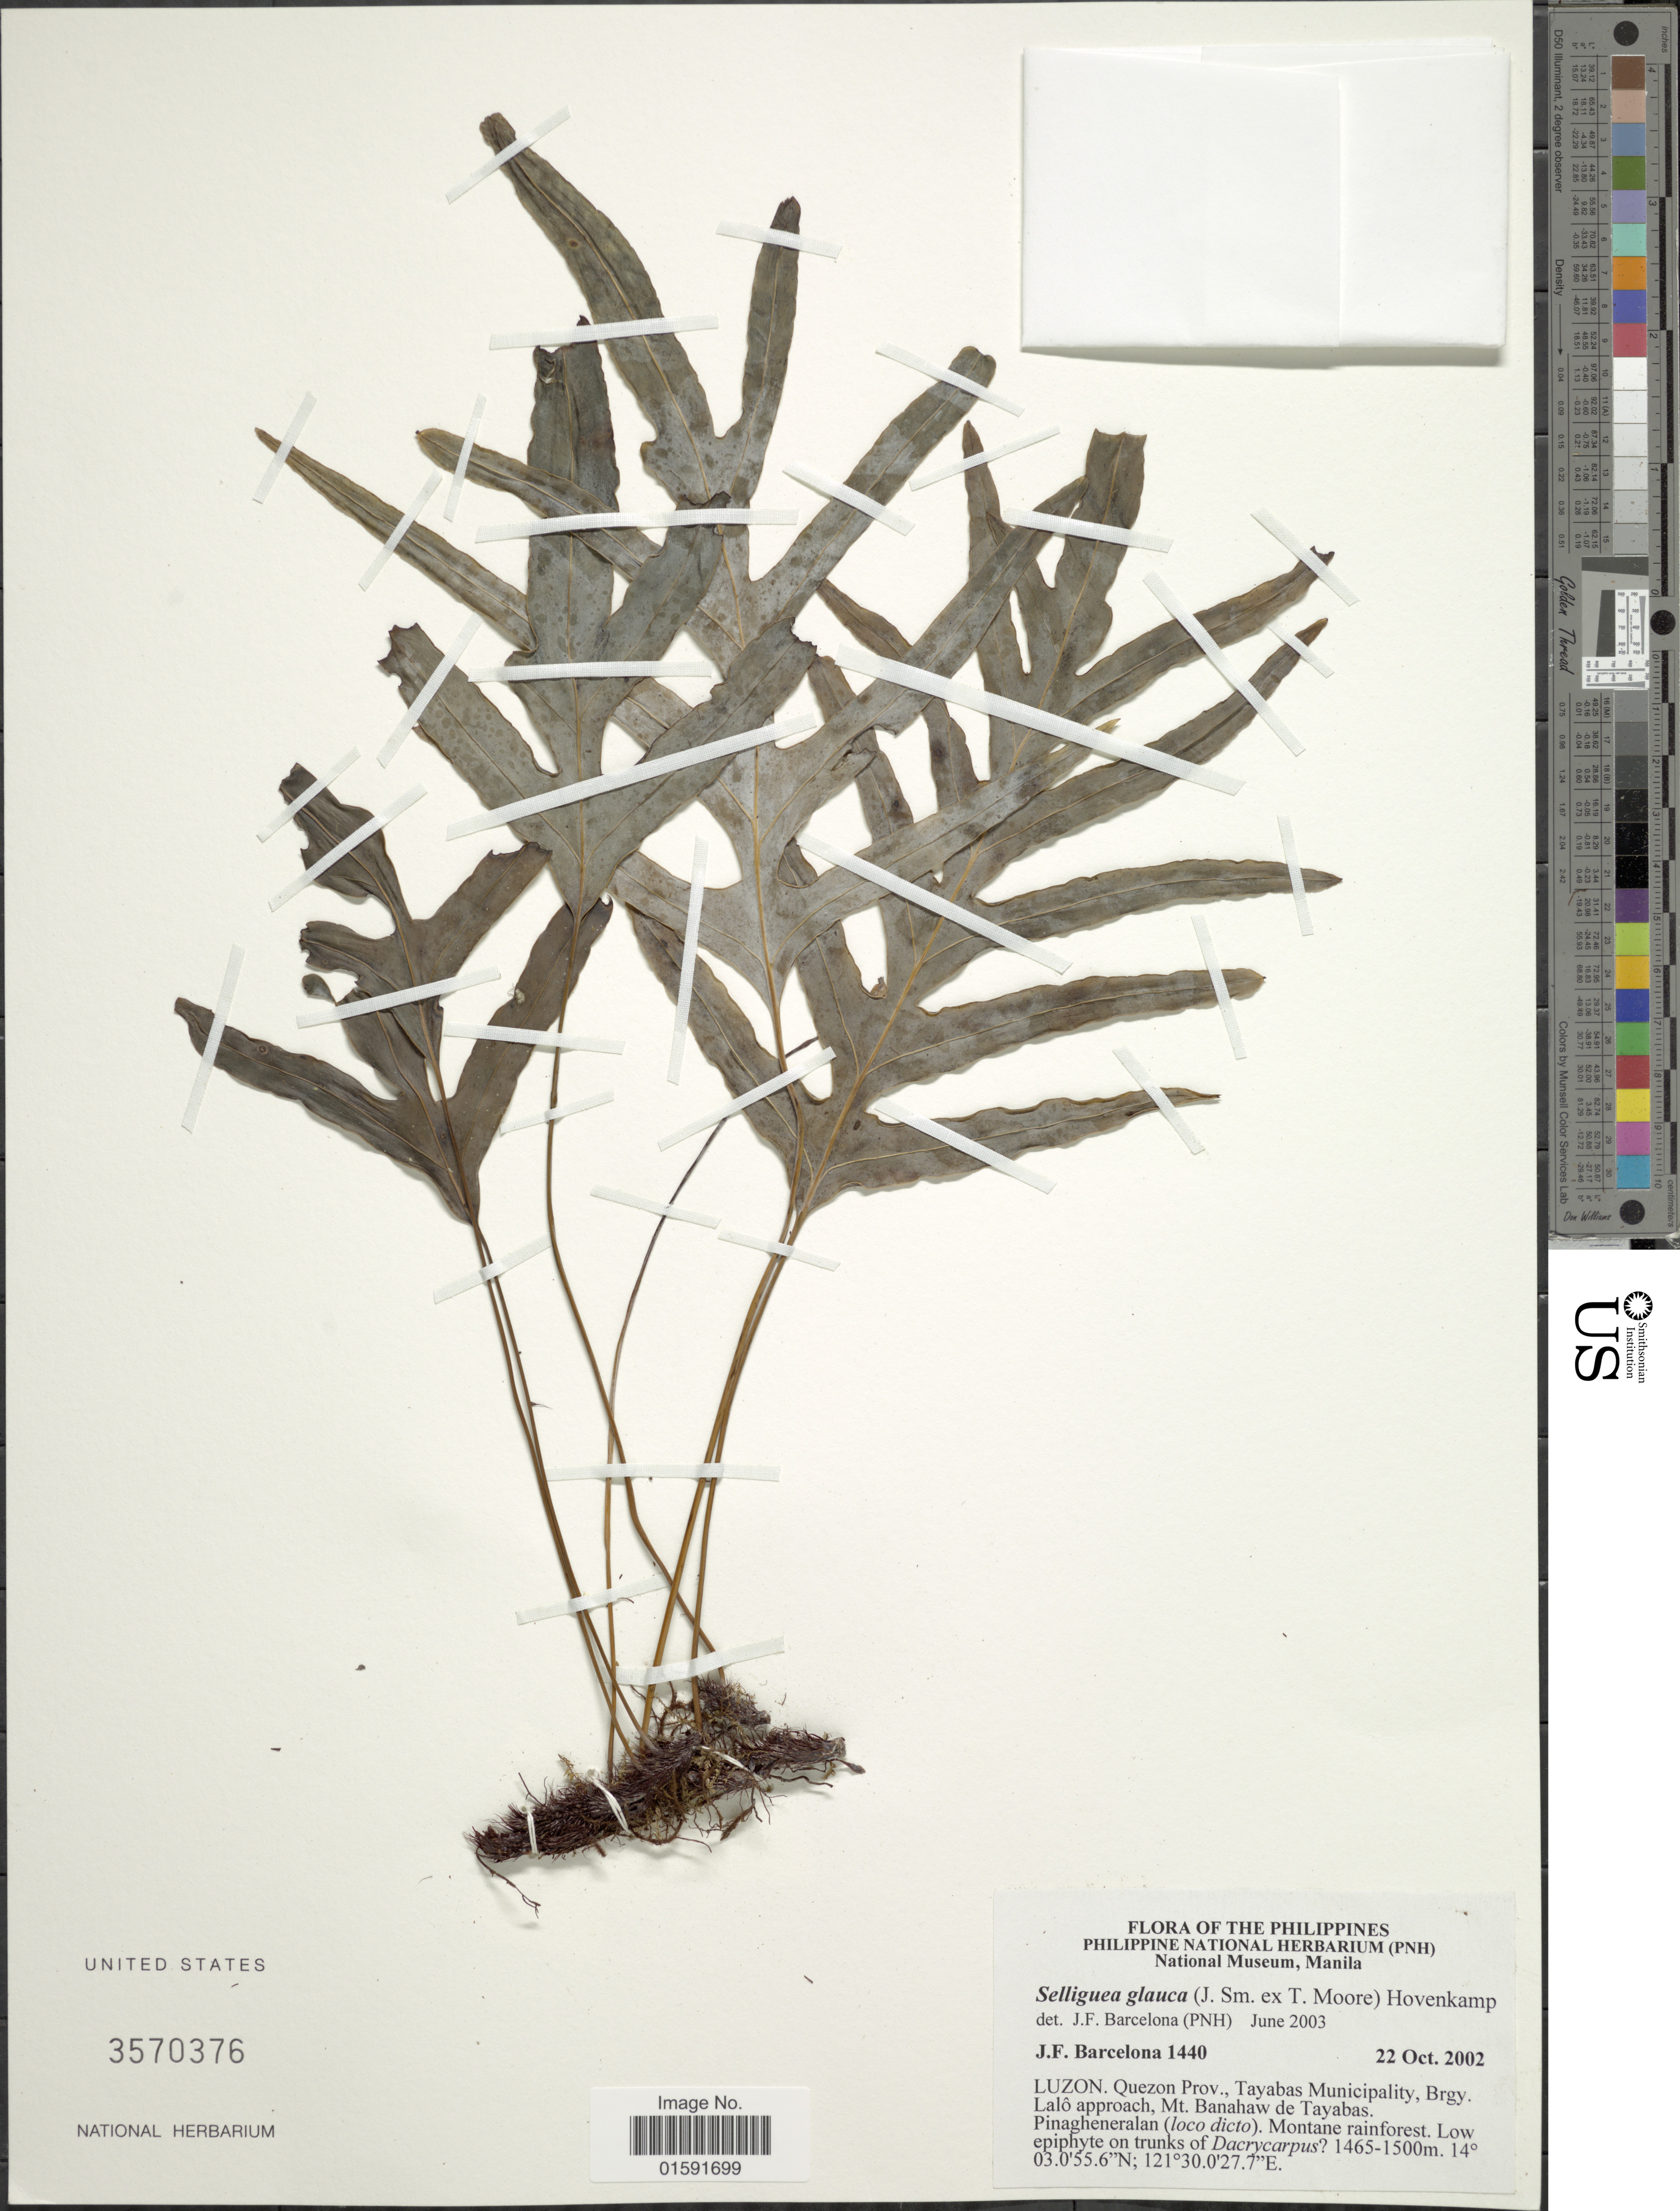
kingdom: Plantae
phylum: Tracheophyta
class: Polypodiopsida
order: Polypodiales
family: Polypodiaceae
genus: Selliguea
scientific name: Selliguea glauca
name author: (J. Sm. ex Brack.) Hovenkamp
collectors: J. F. Barcelona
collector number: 1440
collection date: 2002-10-22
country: Philippines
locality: Luzon, Quezon Prov., Tayabas Municipality, Brgy Lalo approach, Mt. Banahaw de Tayabas, Pinagheneralan vicinity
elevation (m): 1465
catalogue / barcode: US 3570376